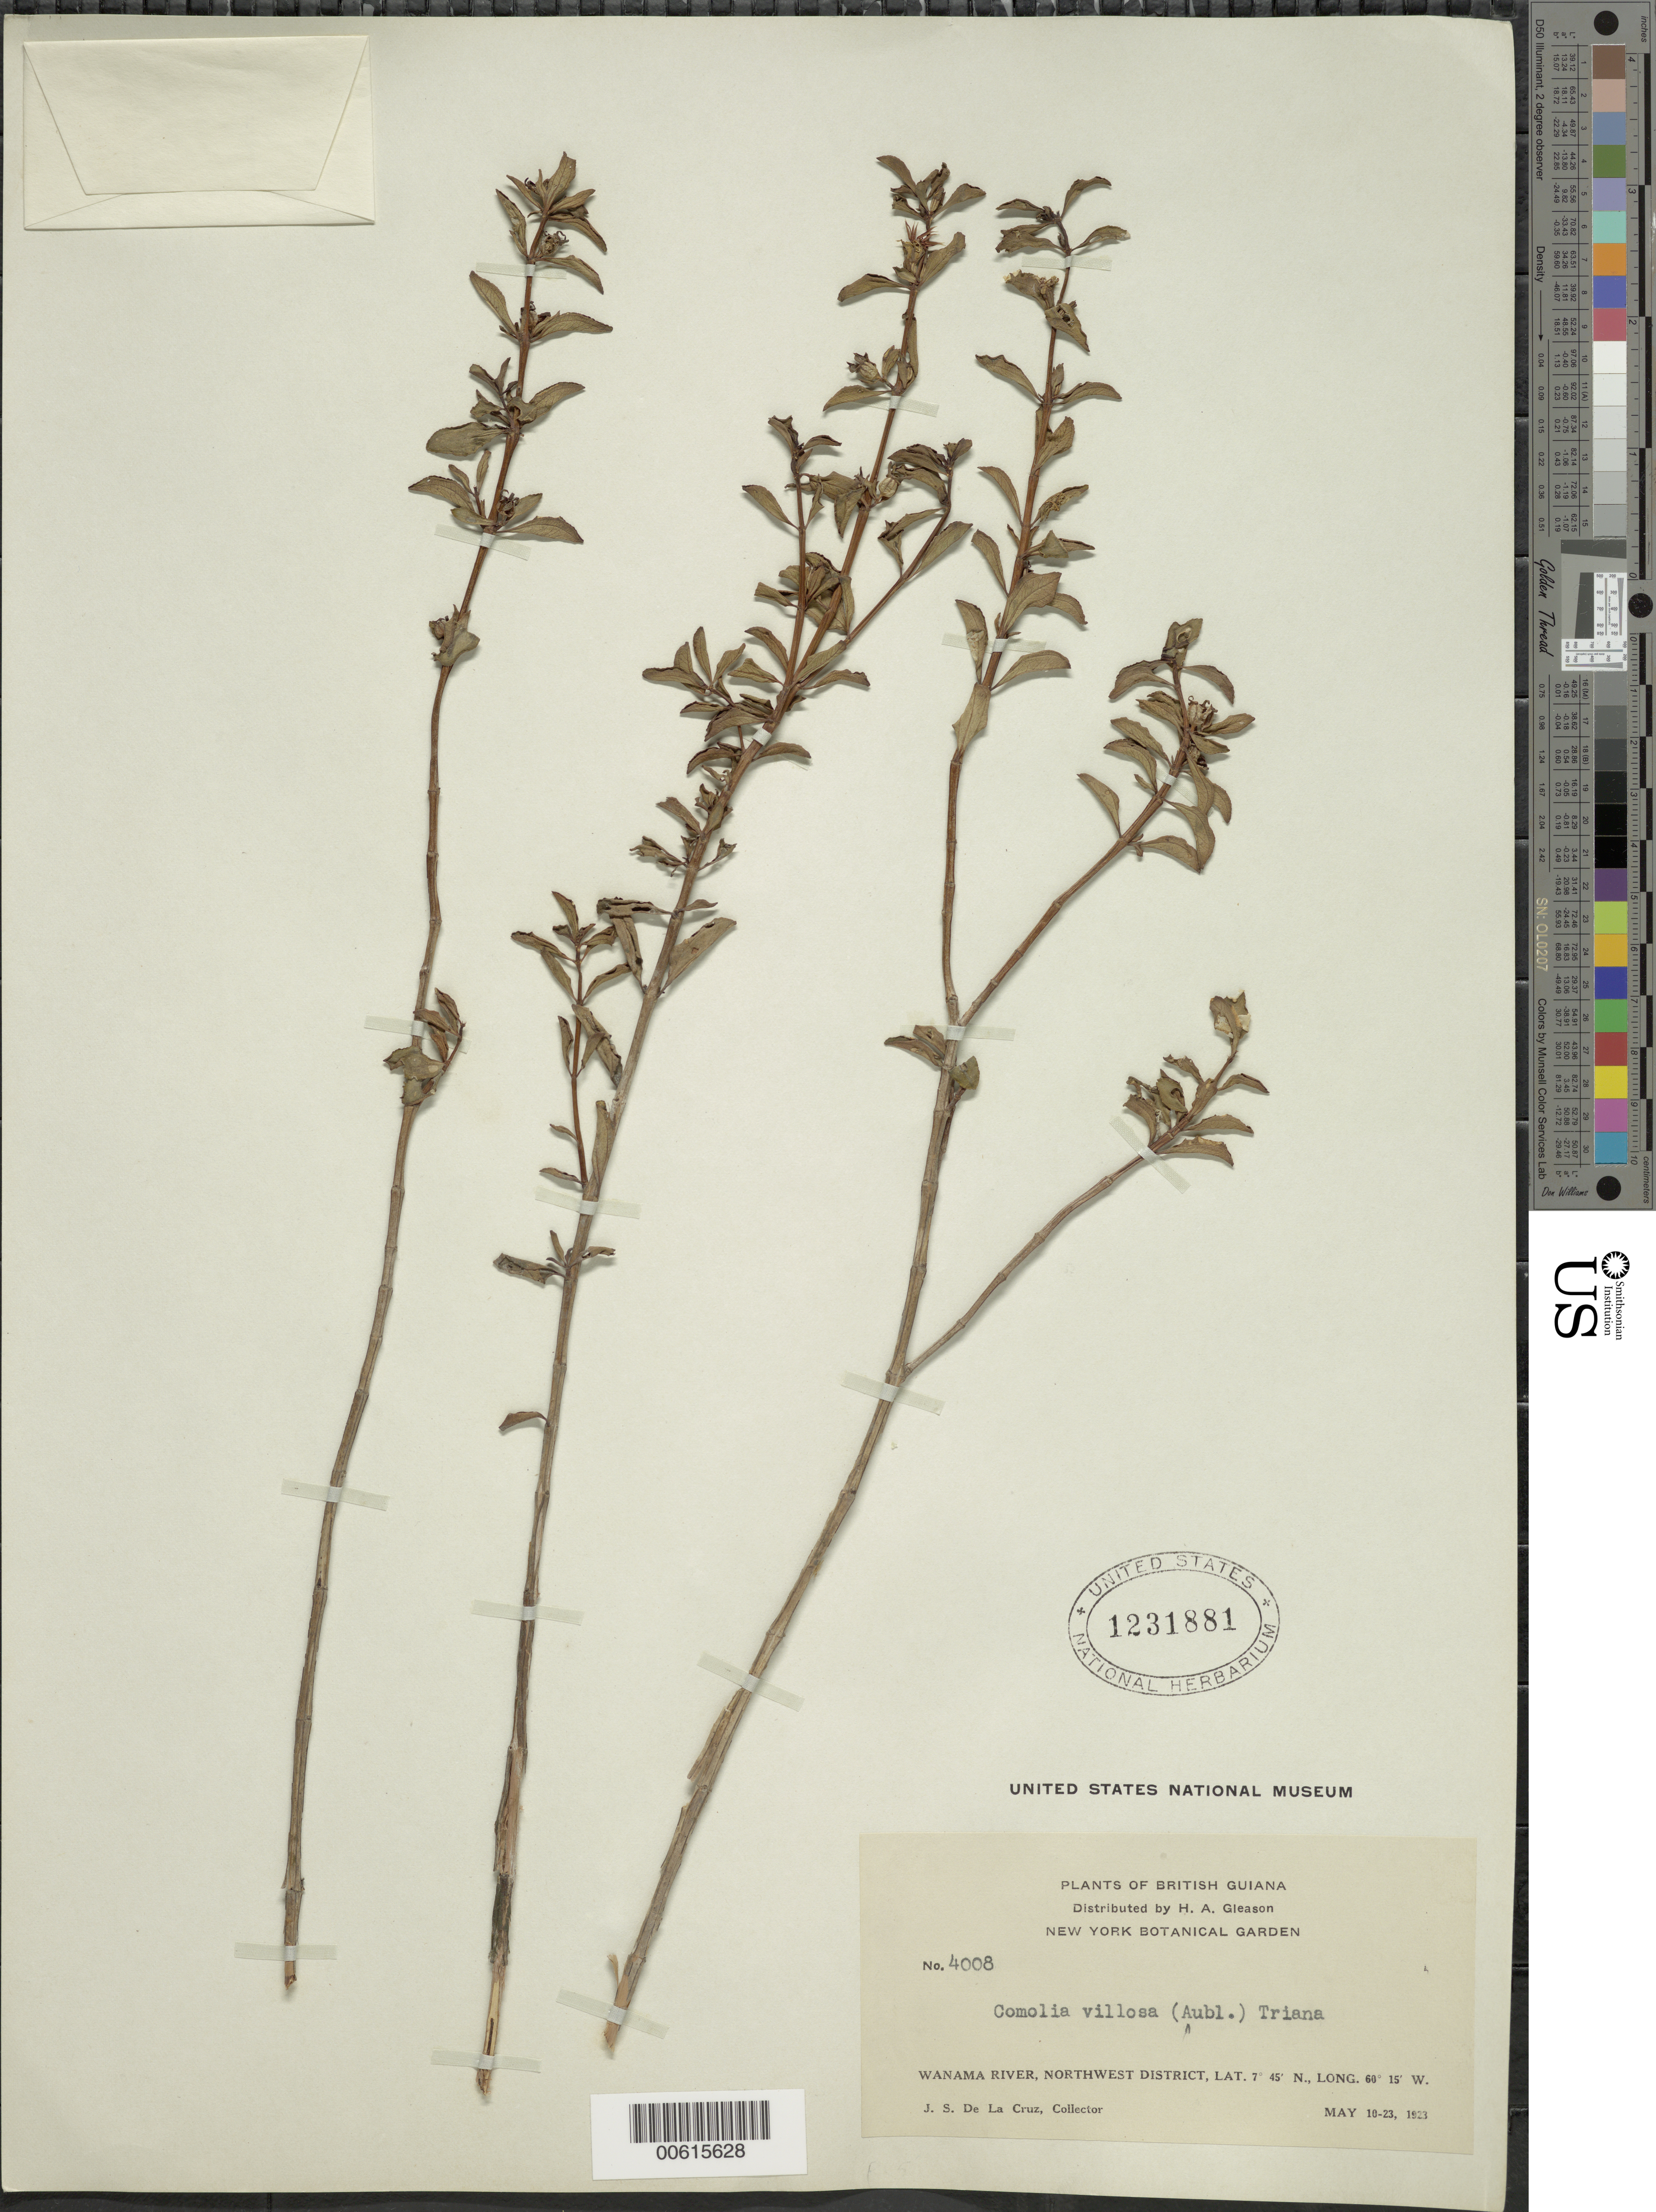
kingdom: Plantae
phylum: Tracheophyta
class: Magnoliopsida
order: Myrtales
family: Melastomataceae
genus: Comolia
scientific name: Comolia lythrarioides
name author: (Steud.) Naudin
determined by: Nunes da Silva, Diego, (RB), Jardim Botanico do Rio de Janeiro - Herbario (BRAZIL)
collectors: J. S. de la Cruz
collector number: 4008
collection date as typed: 10-May-23 to 23-May-23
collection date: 1923-05-10/1923-05-23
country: Guyana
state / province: Barima-Waini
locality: Wanama R., NW District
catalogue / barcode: US 1231881